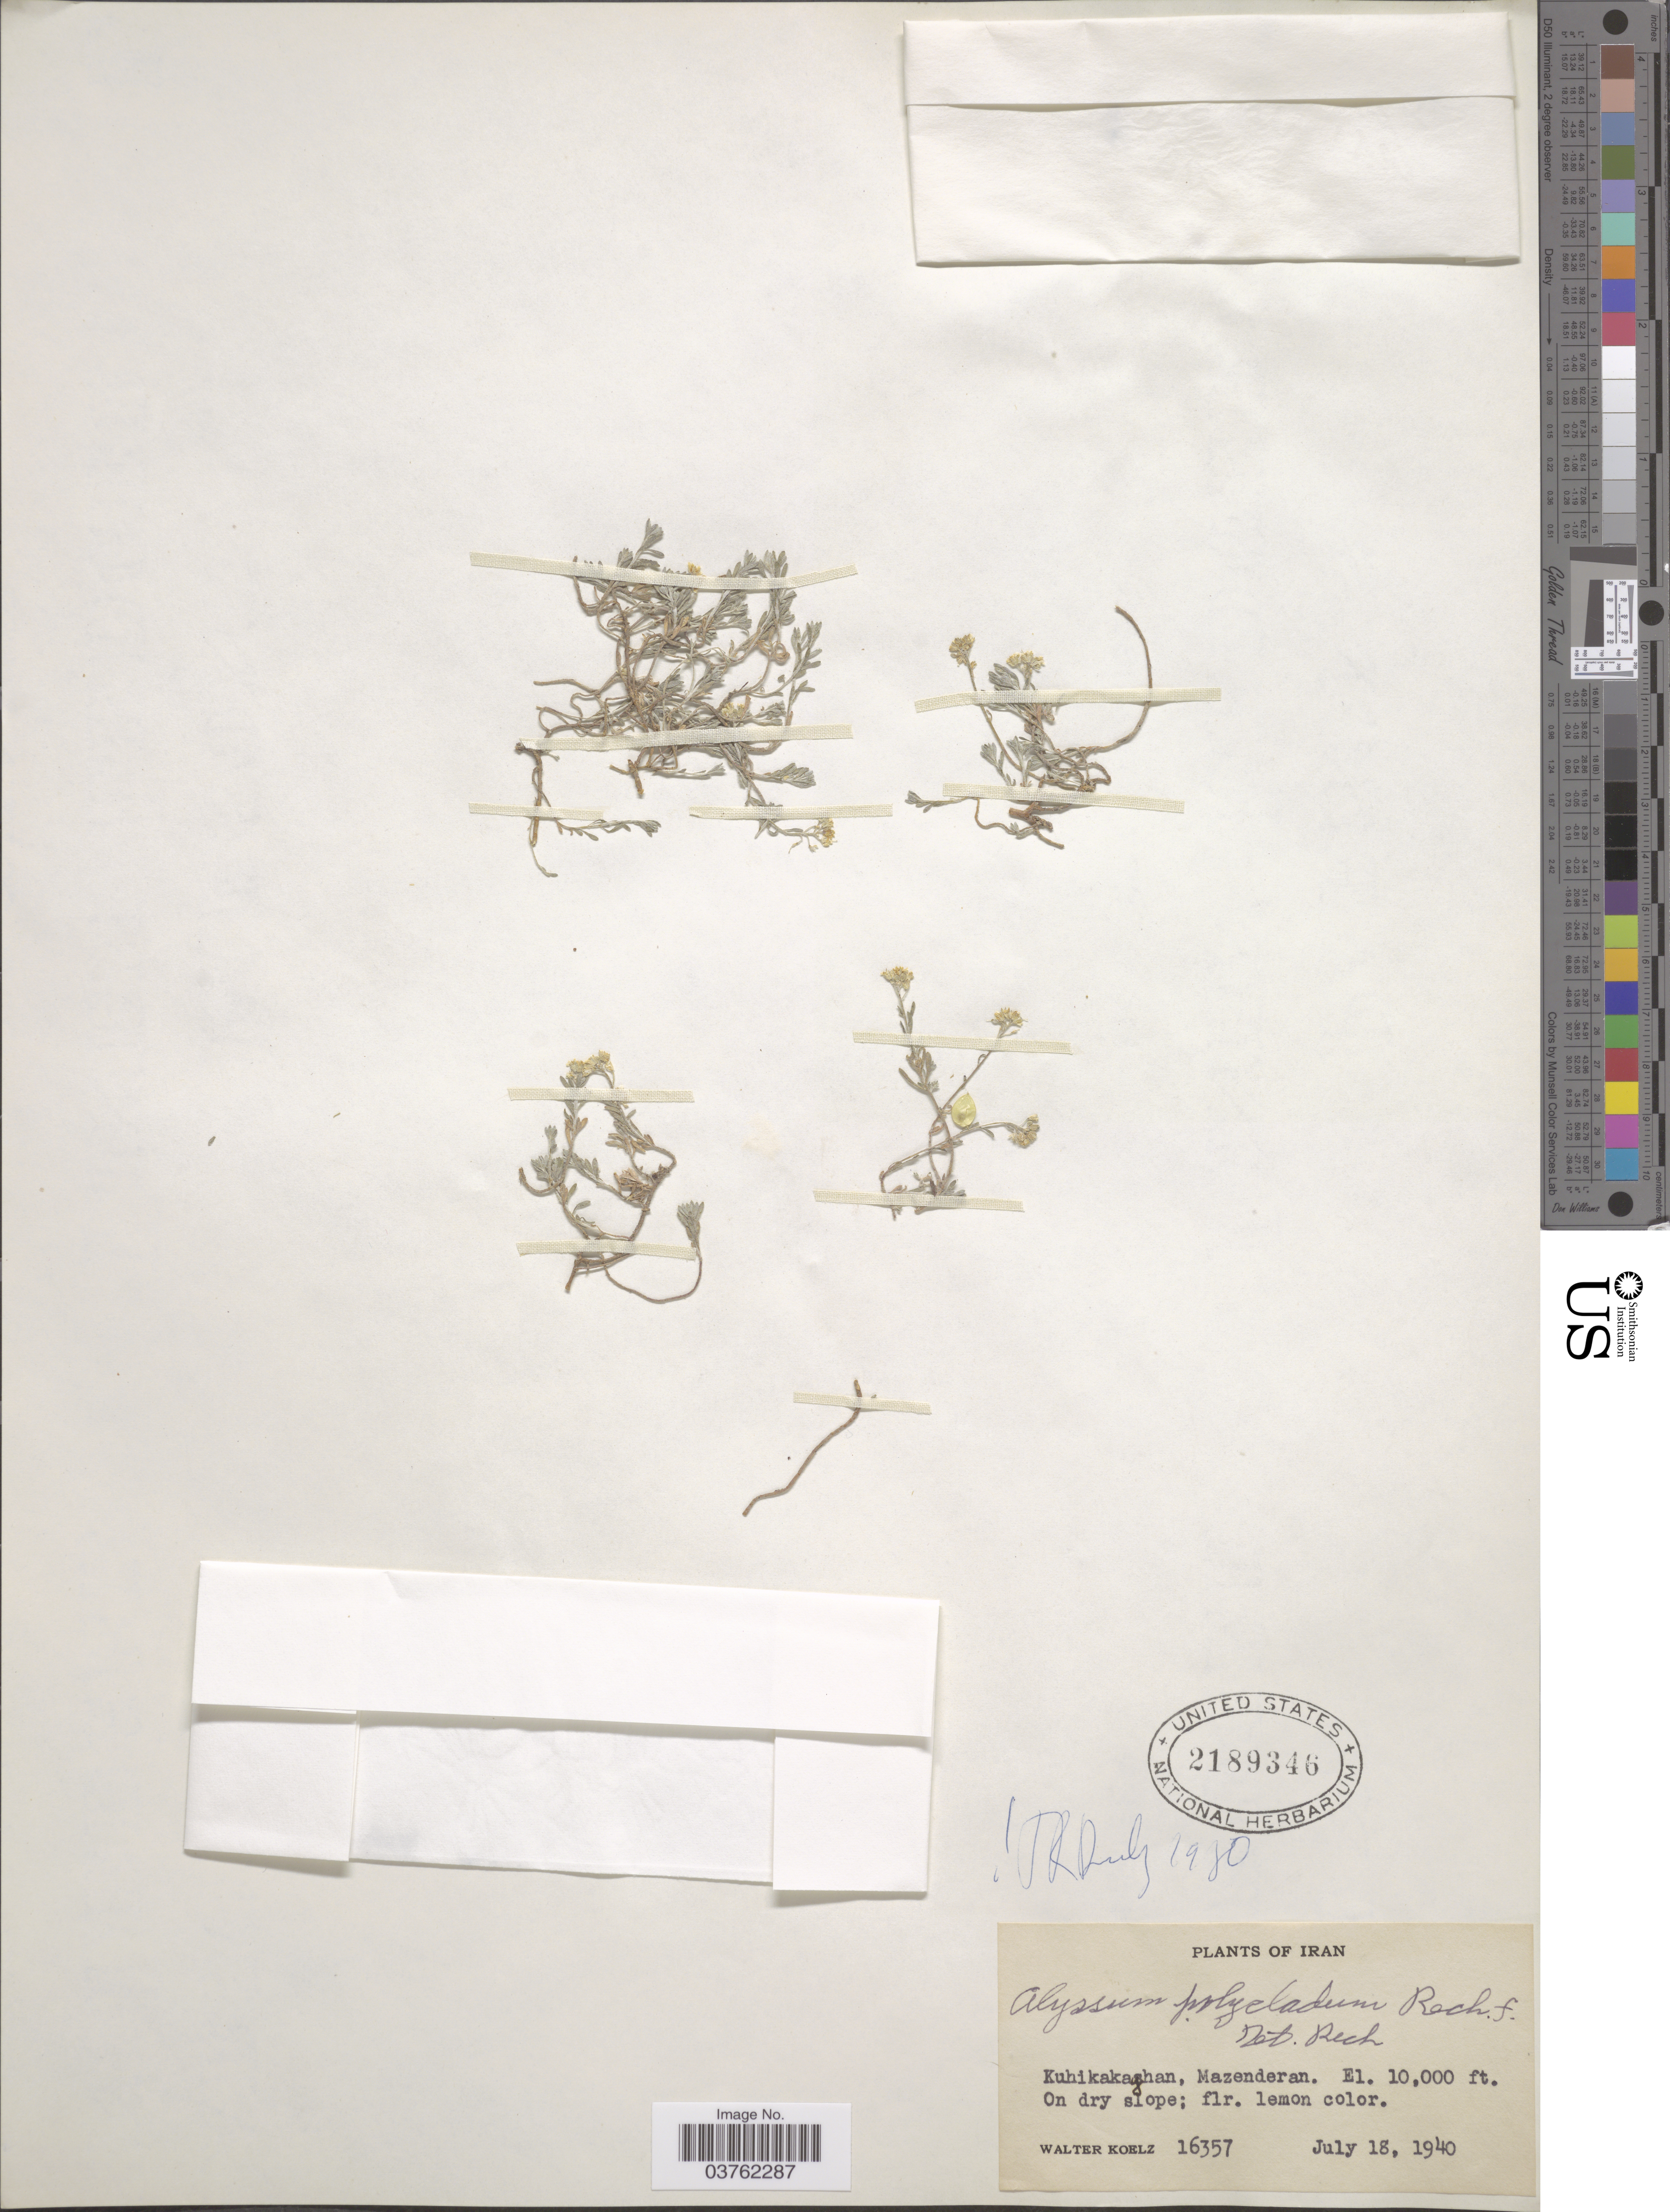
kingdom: Plantae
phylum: Tracheophyta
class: Magnoliopsida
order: Brassicales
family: Brassicaceae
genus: Alyssum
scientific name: Alyssum polycladum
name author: Rech. f.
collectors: W. N. Koelz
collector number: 16357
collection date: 1940-07-18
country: Iran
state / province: Mazandaran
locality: Kuhikakaghan [interpreted], Mazenderan.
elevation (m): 3048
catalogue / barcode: US 2189346